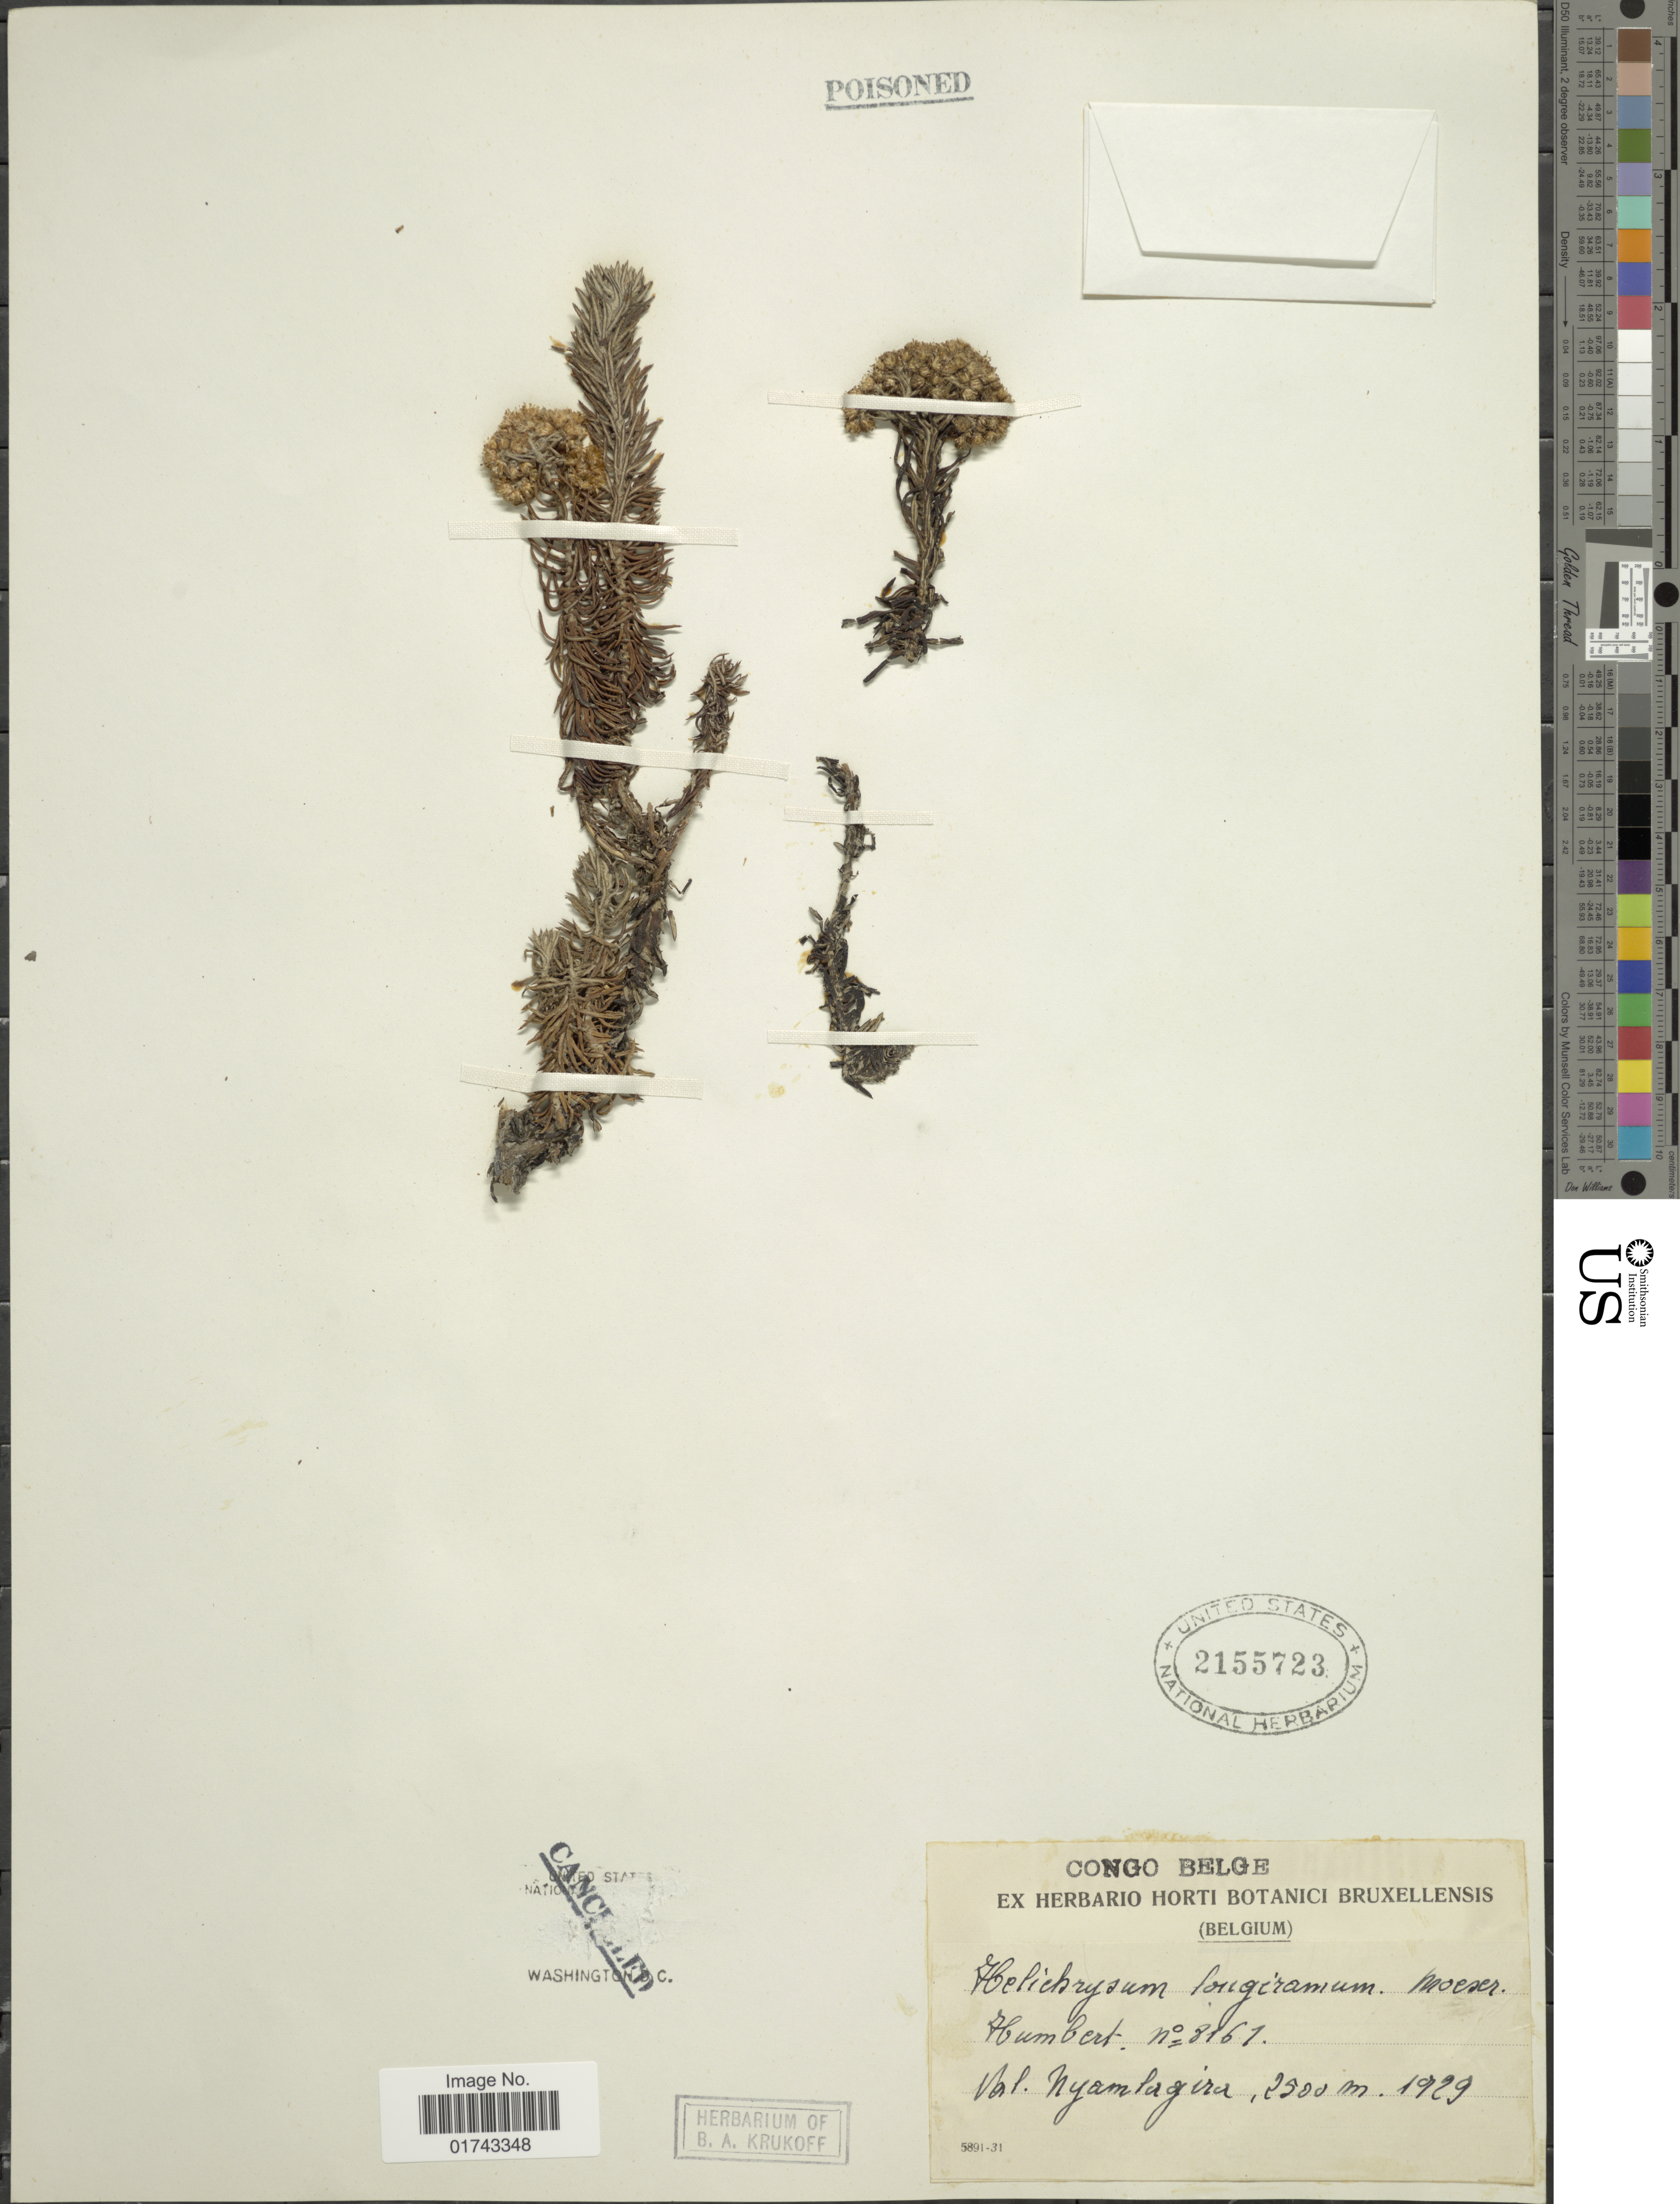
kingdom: Plantae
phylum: Tracheophyta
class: Magnoliopsida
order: Asterales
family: Asteraceae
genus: Helichrysum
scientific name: Helichrysum longisamum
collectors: H. Humbert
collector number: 8161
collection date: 1929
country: Congo, Democratic Republic of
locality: Congo Belge, Val. Nyamlagira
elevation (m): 2500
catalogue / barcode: US 2155723